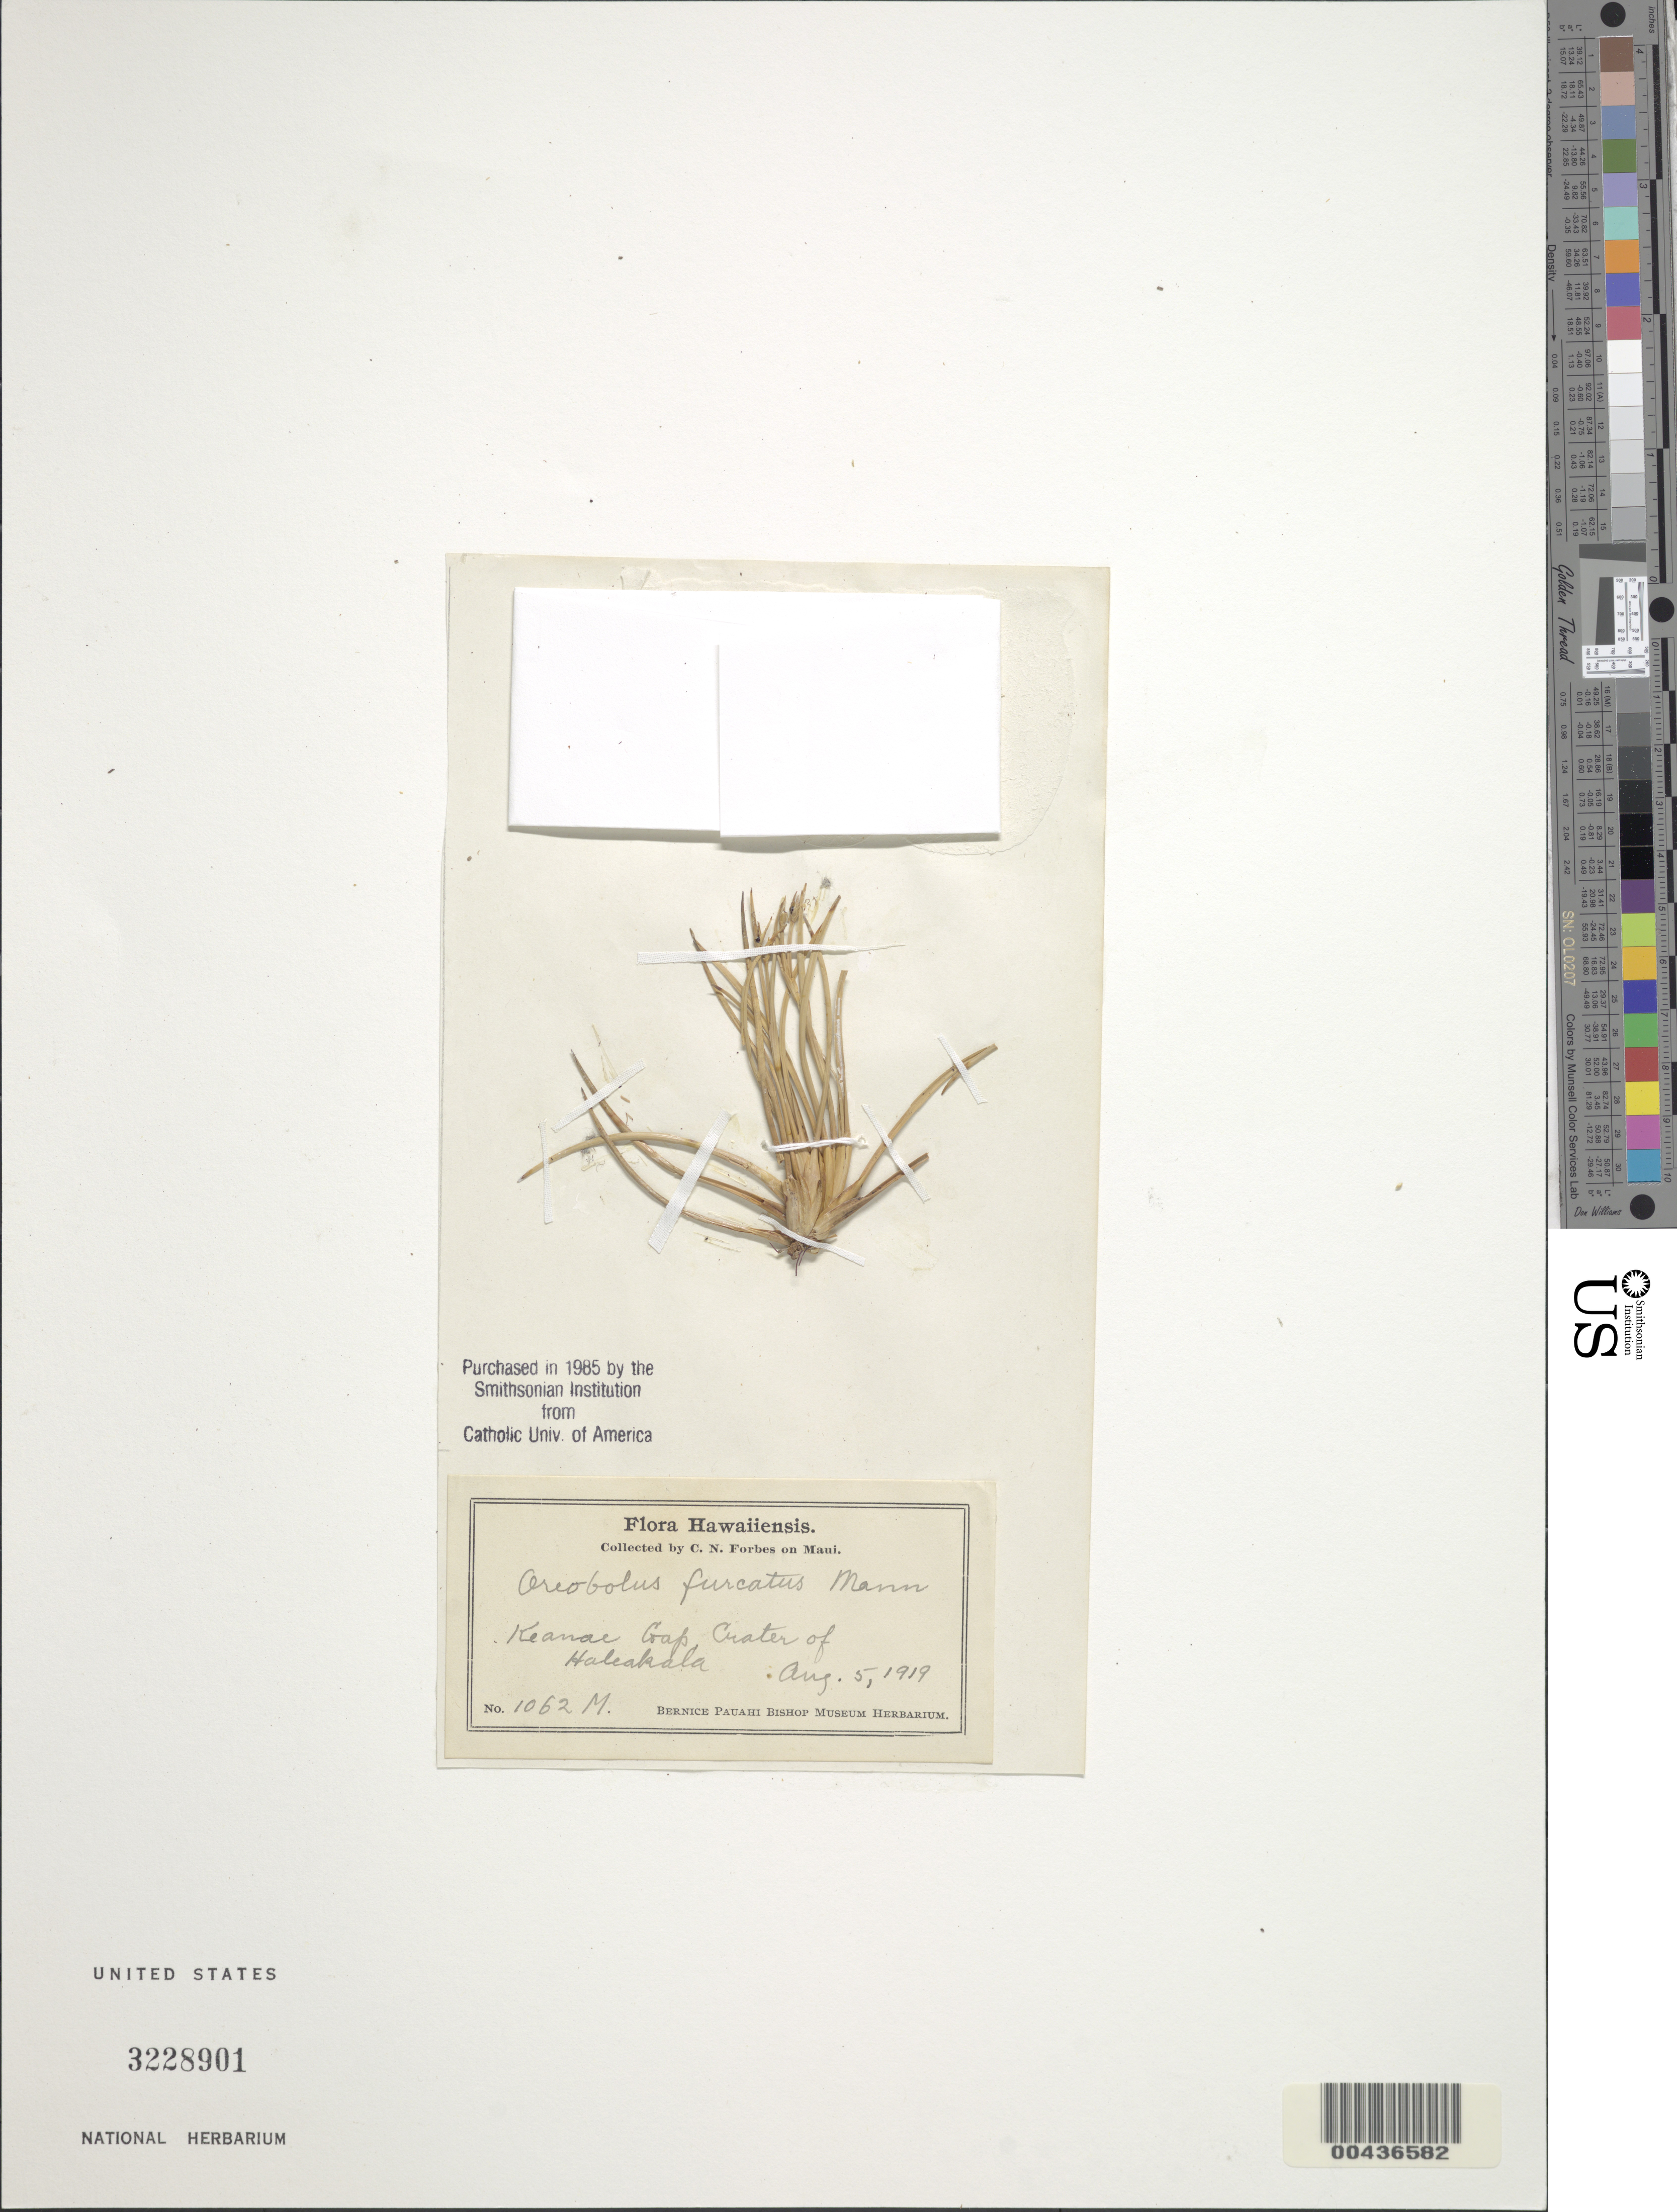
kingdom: Plantae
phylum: Tracheophyta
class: Liliopsida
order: Poales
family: Cyperaceae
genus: Oreobolus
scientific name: Oreobolus furcatus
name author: H. Mann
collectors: C. N. Forbes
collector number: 1052.M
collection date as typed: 5 Aug 1919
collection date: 1919-08-05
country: United States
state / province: Hawaii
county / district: Maui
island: Maui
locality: Keanae Gap Crater of Haleakala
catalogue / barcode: US 3228901